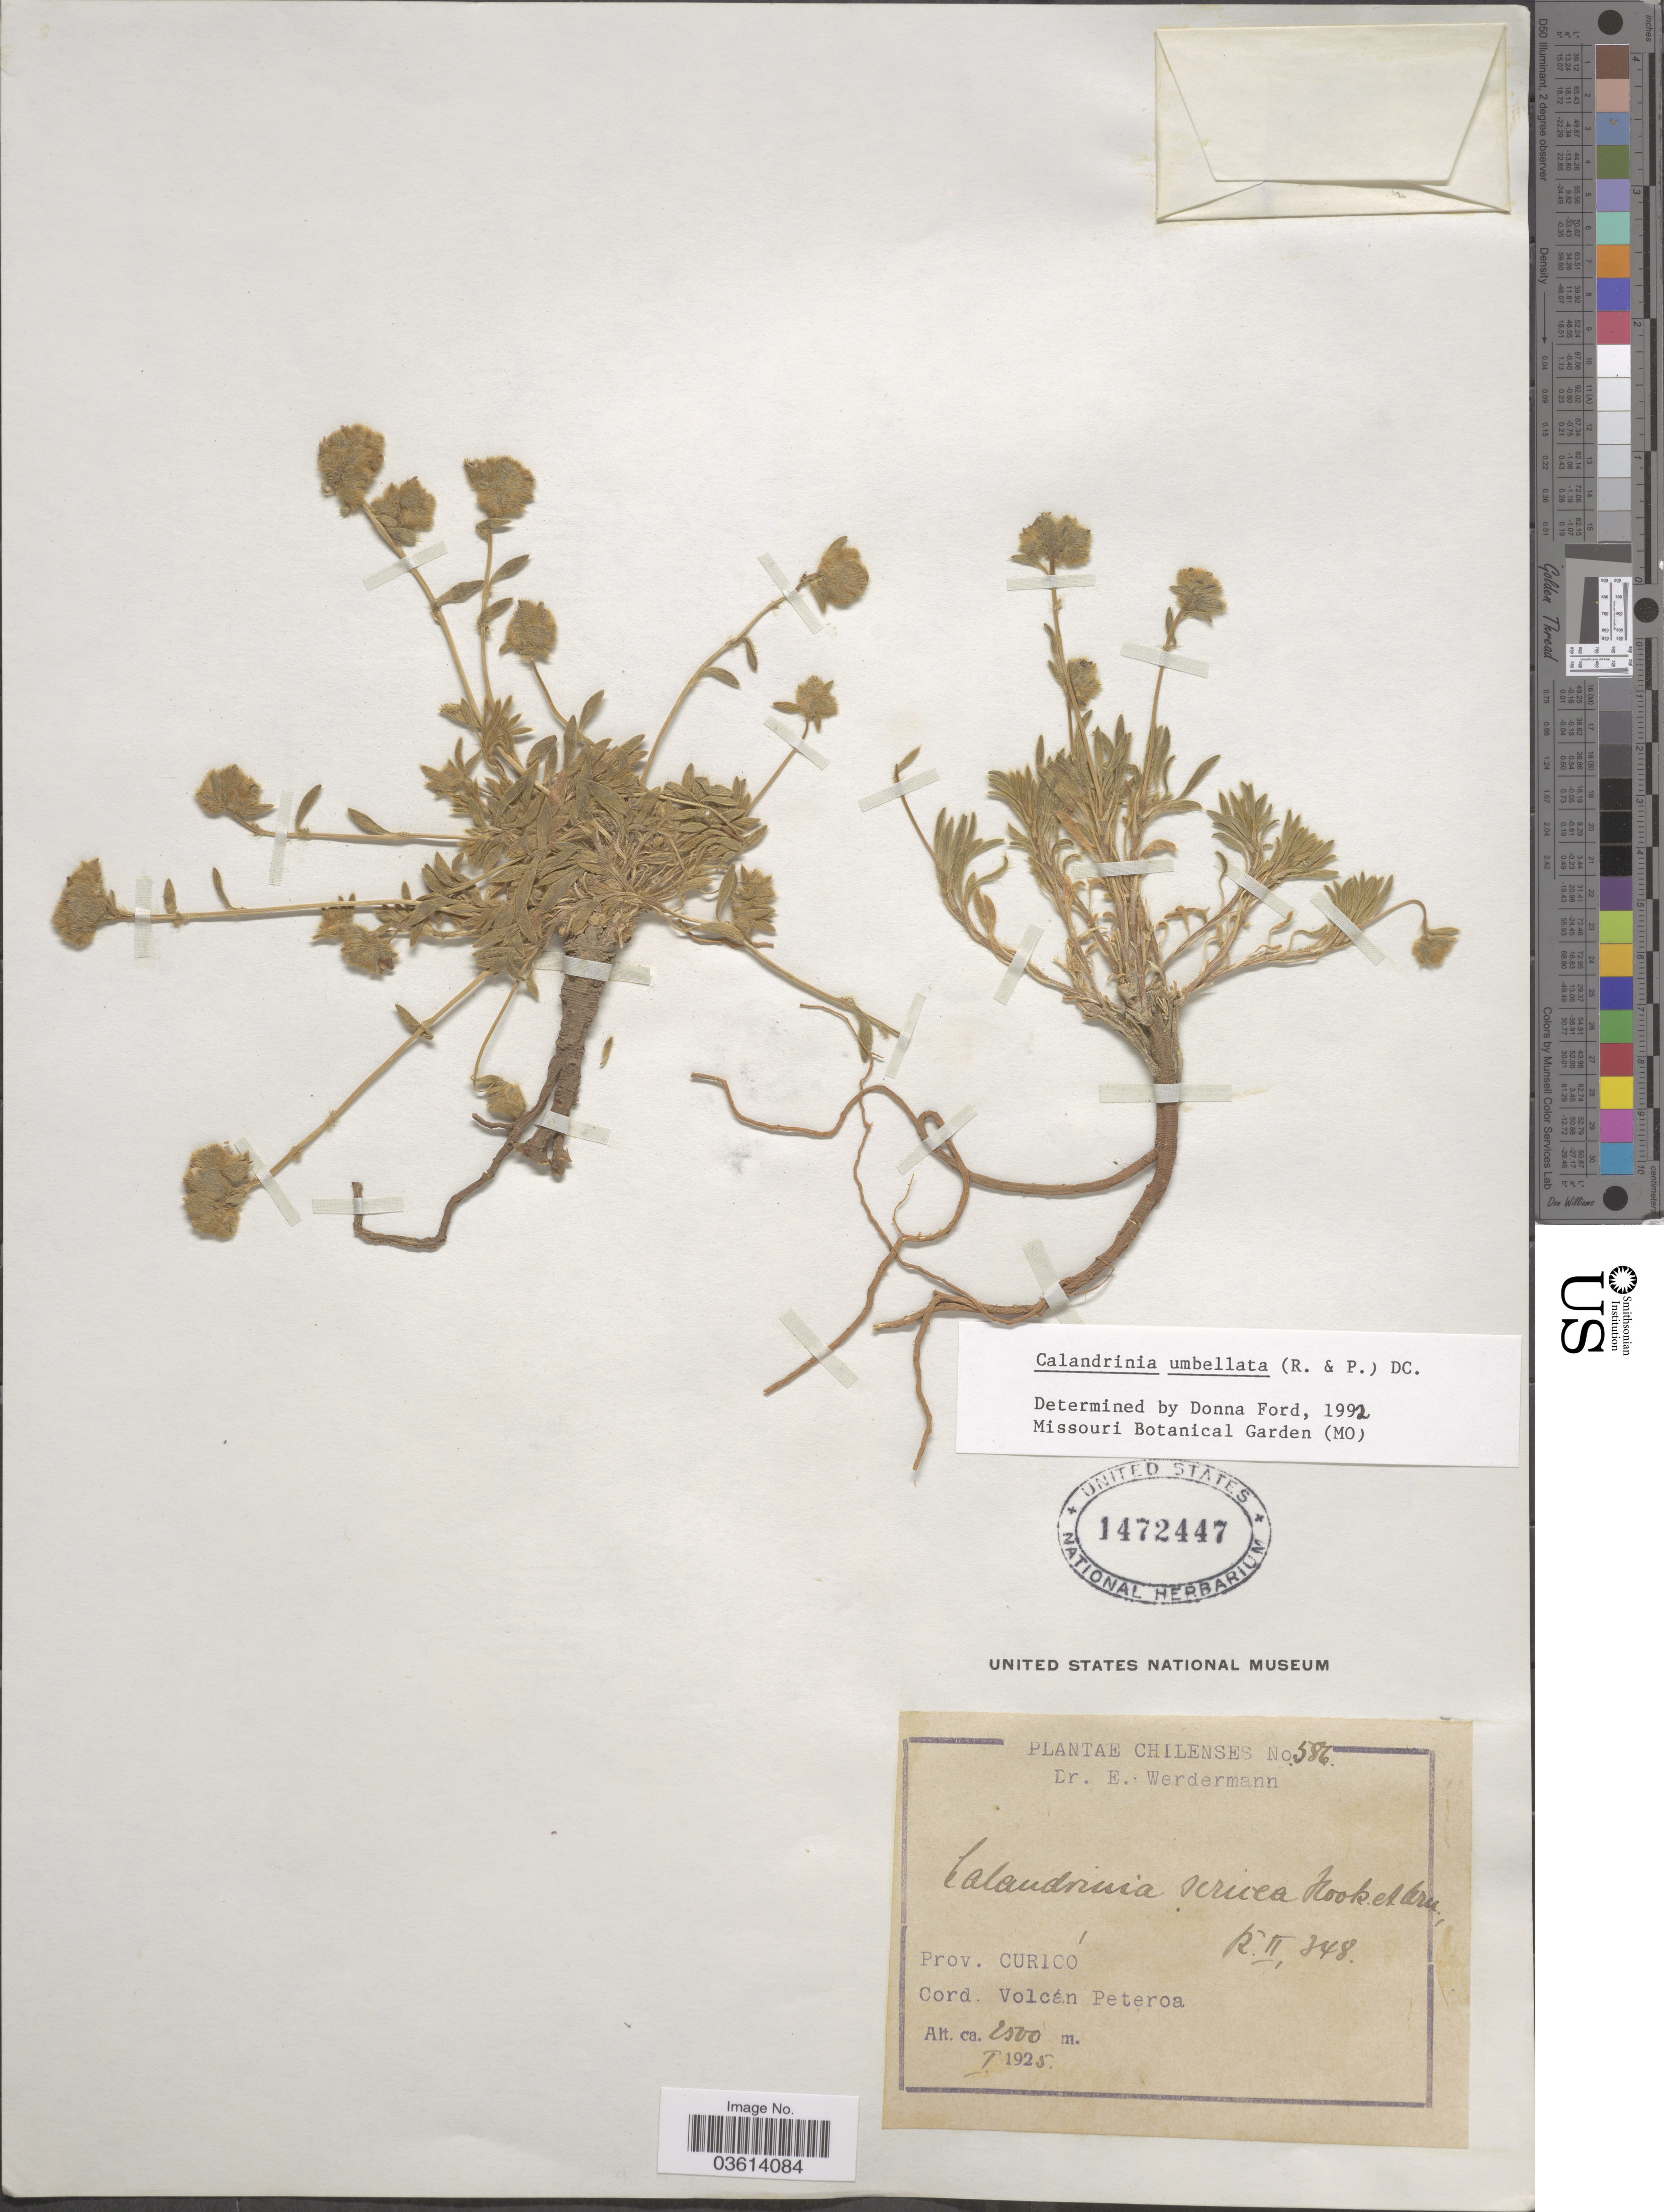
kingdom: Plantae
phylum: Tracheophyta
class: Magnoliopsida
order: Caryophyllales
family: Montiaceae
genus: Montiopsis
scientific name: Montiopsis umbellata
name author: (Ruiz & Pav.) D.I. Ford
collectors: E. Werdermann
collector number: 586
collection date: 1925-01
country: Chile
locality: Prov. Curicó. Cord. Volcán Peteroa.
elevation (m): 2500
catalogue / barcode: US 1472447